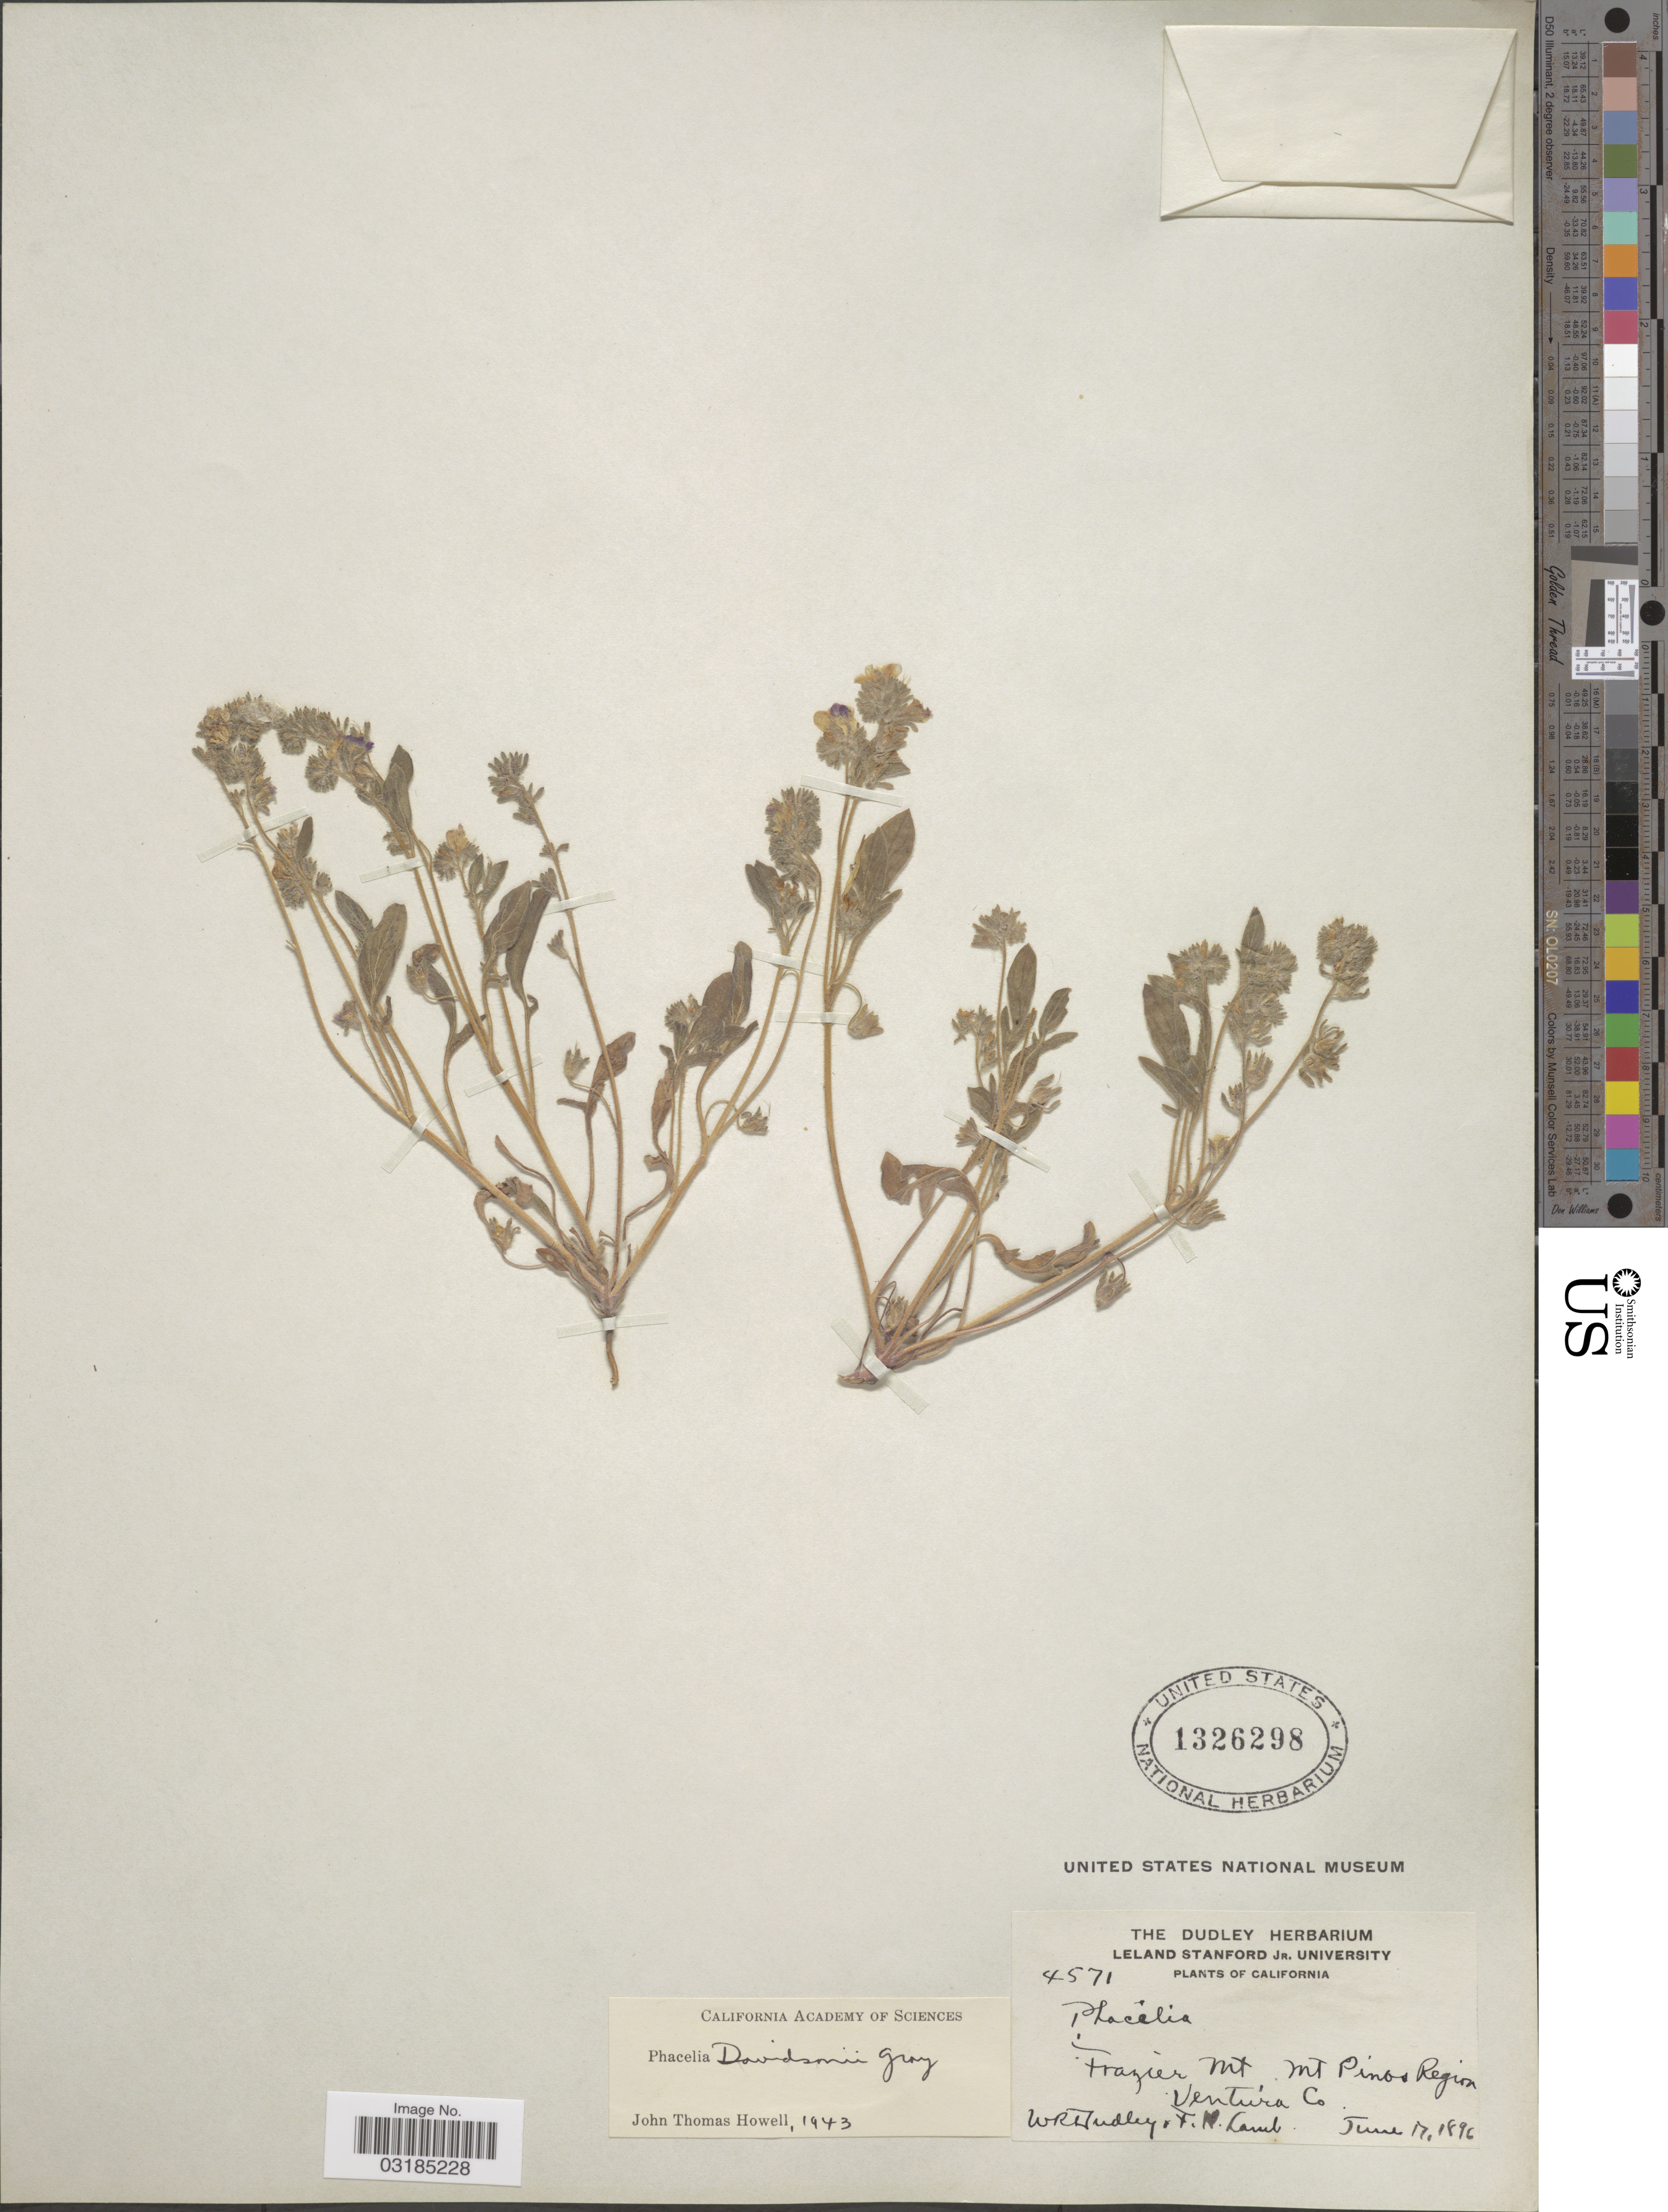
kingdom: Plantae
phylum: Tracheophyta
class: Magnoliopsida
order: Boraginales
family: Hydrophyllaceae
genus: Phacelia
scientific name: Phacelia davidsonii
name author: A. Gray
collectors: W. Dudley & F. H. Lamb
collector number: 4571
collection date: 1896-06-17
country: United States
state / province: California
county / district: Ventura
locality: Frazier Mt. Mt Pinos Region, Ventura Co.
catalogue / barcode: US 1326298